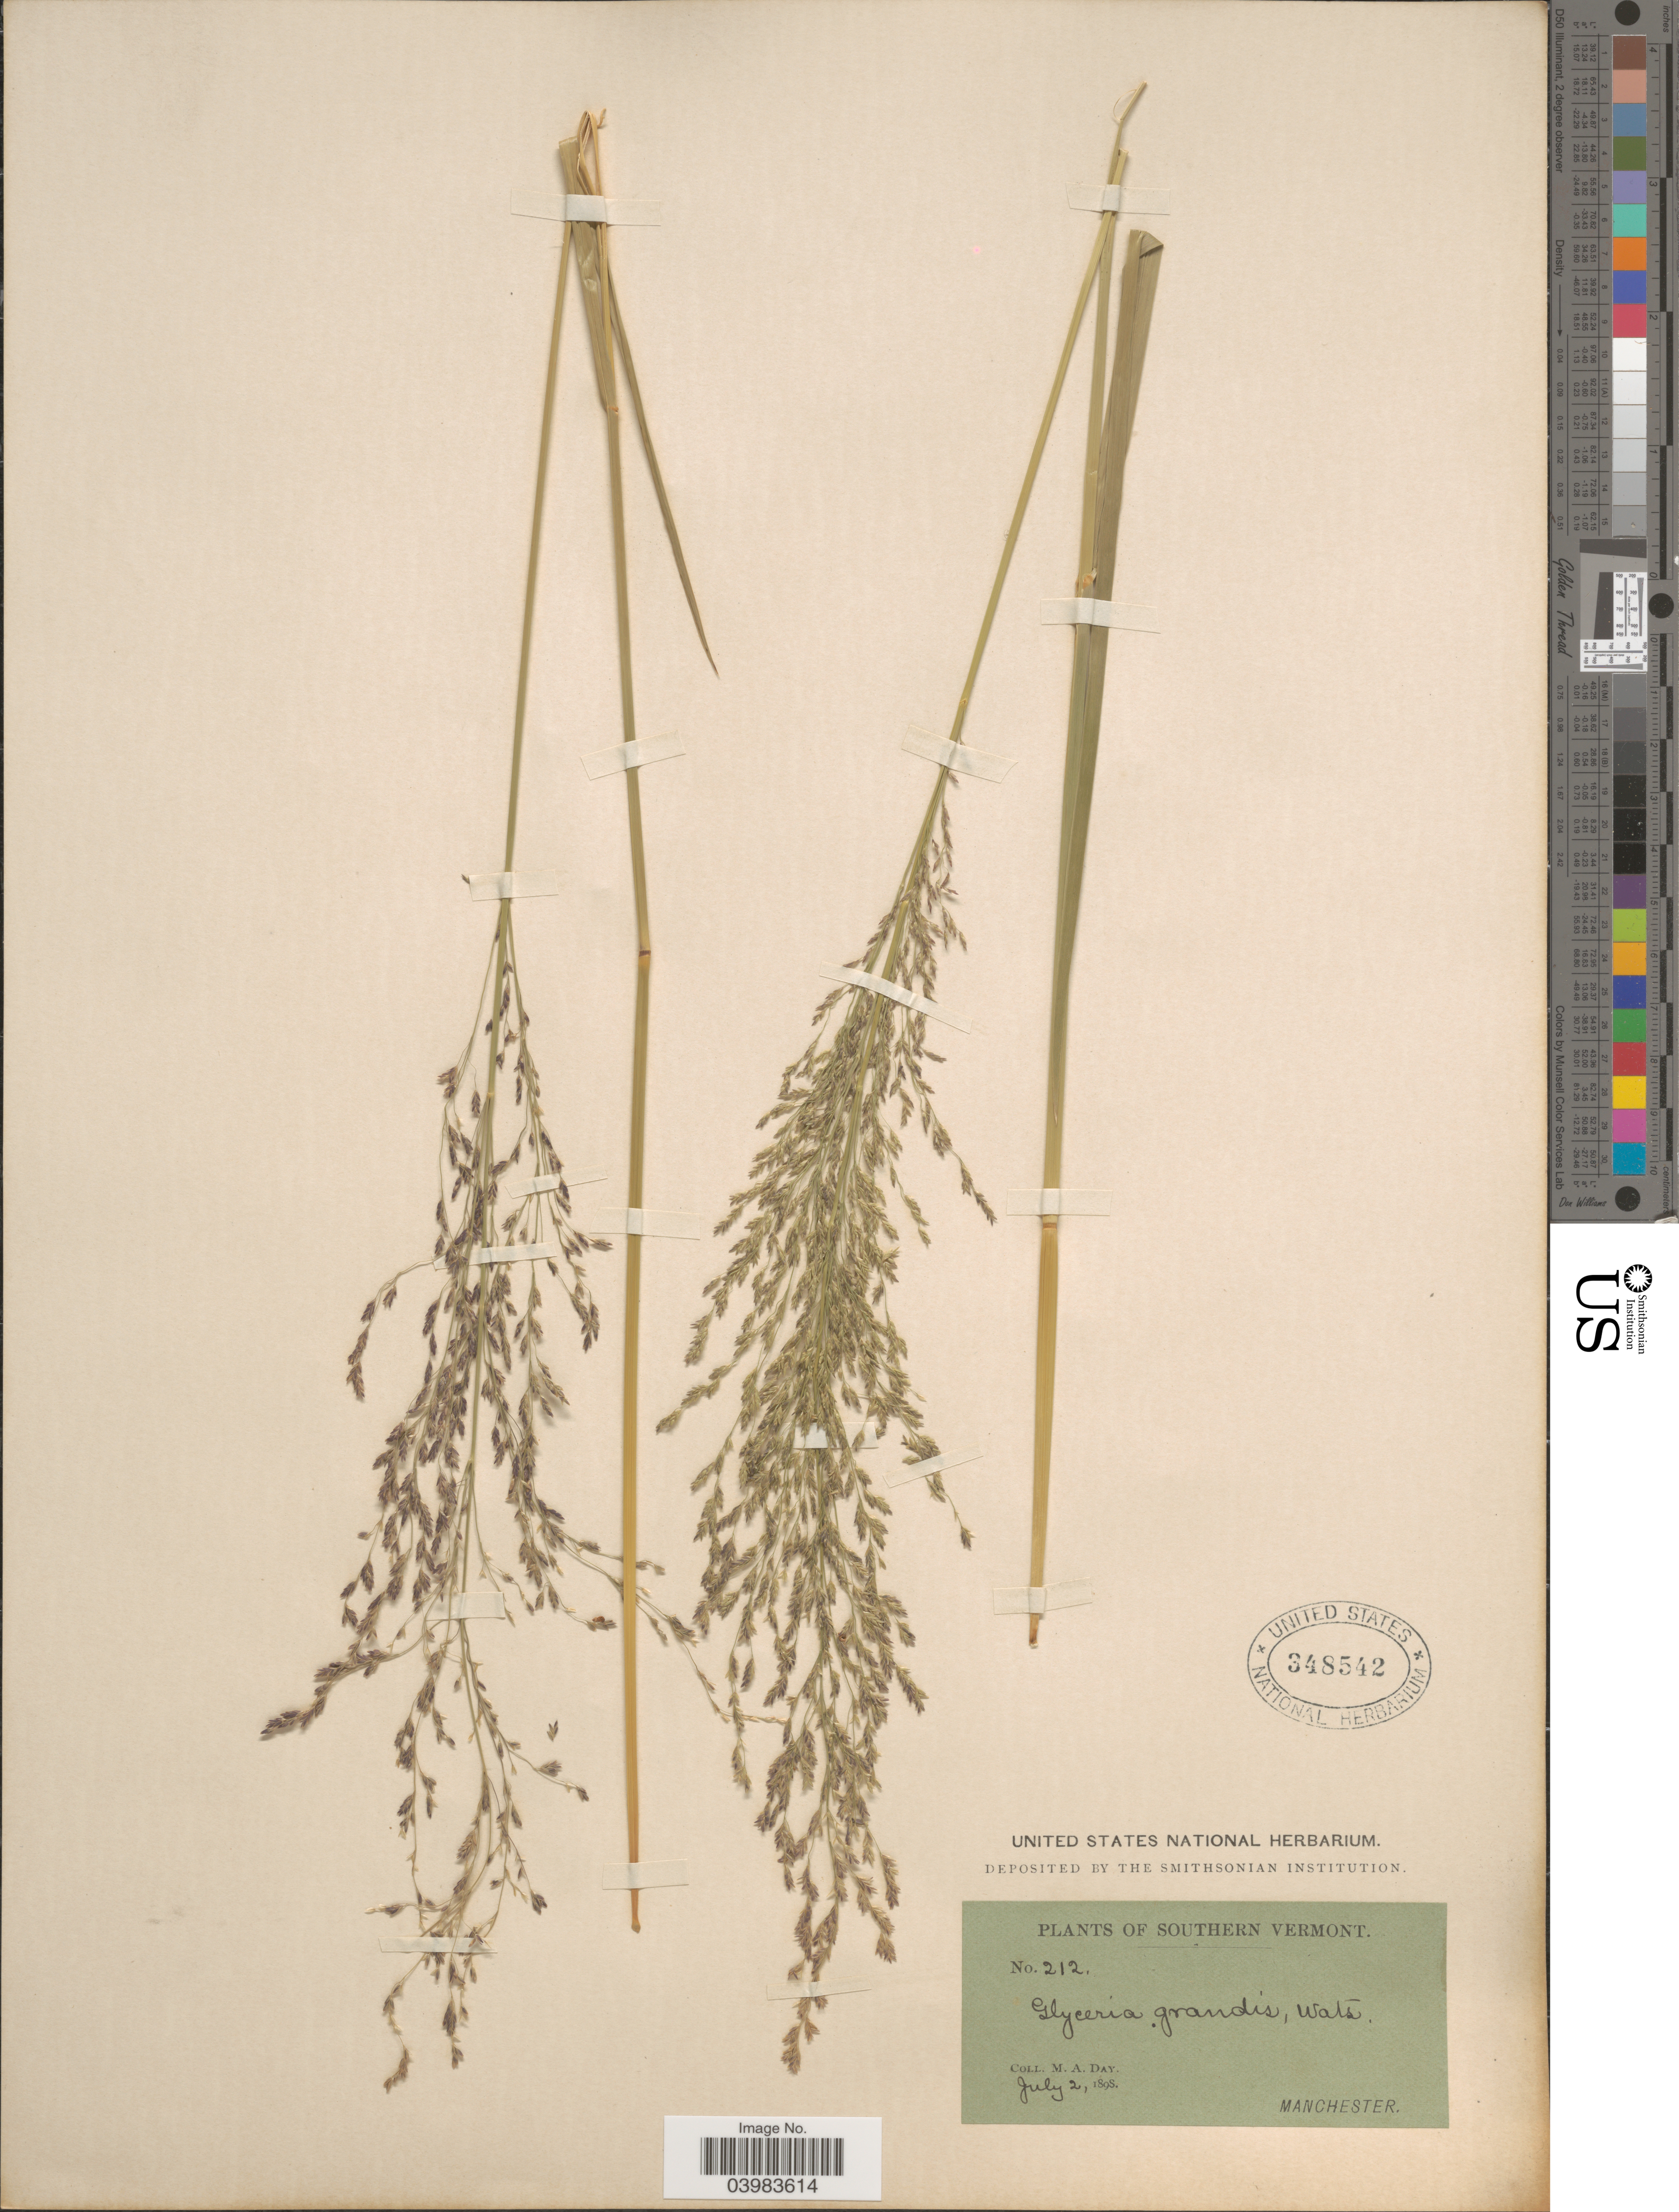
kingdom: Plantae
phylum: Tracheophyta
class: Liliopsida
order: Poales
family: Poaceae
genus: Glyceria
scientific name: Glyceria grandis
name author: S. Watson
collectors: M. Day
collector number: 212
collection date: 1898-07-02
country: United States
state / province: Vermont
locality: Southern Vermont. Manchester.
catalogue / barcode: US 348542